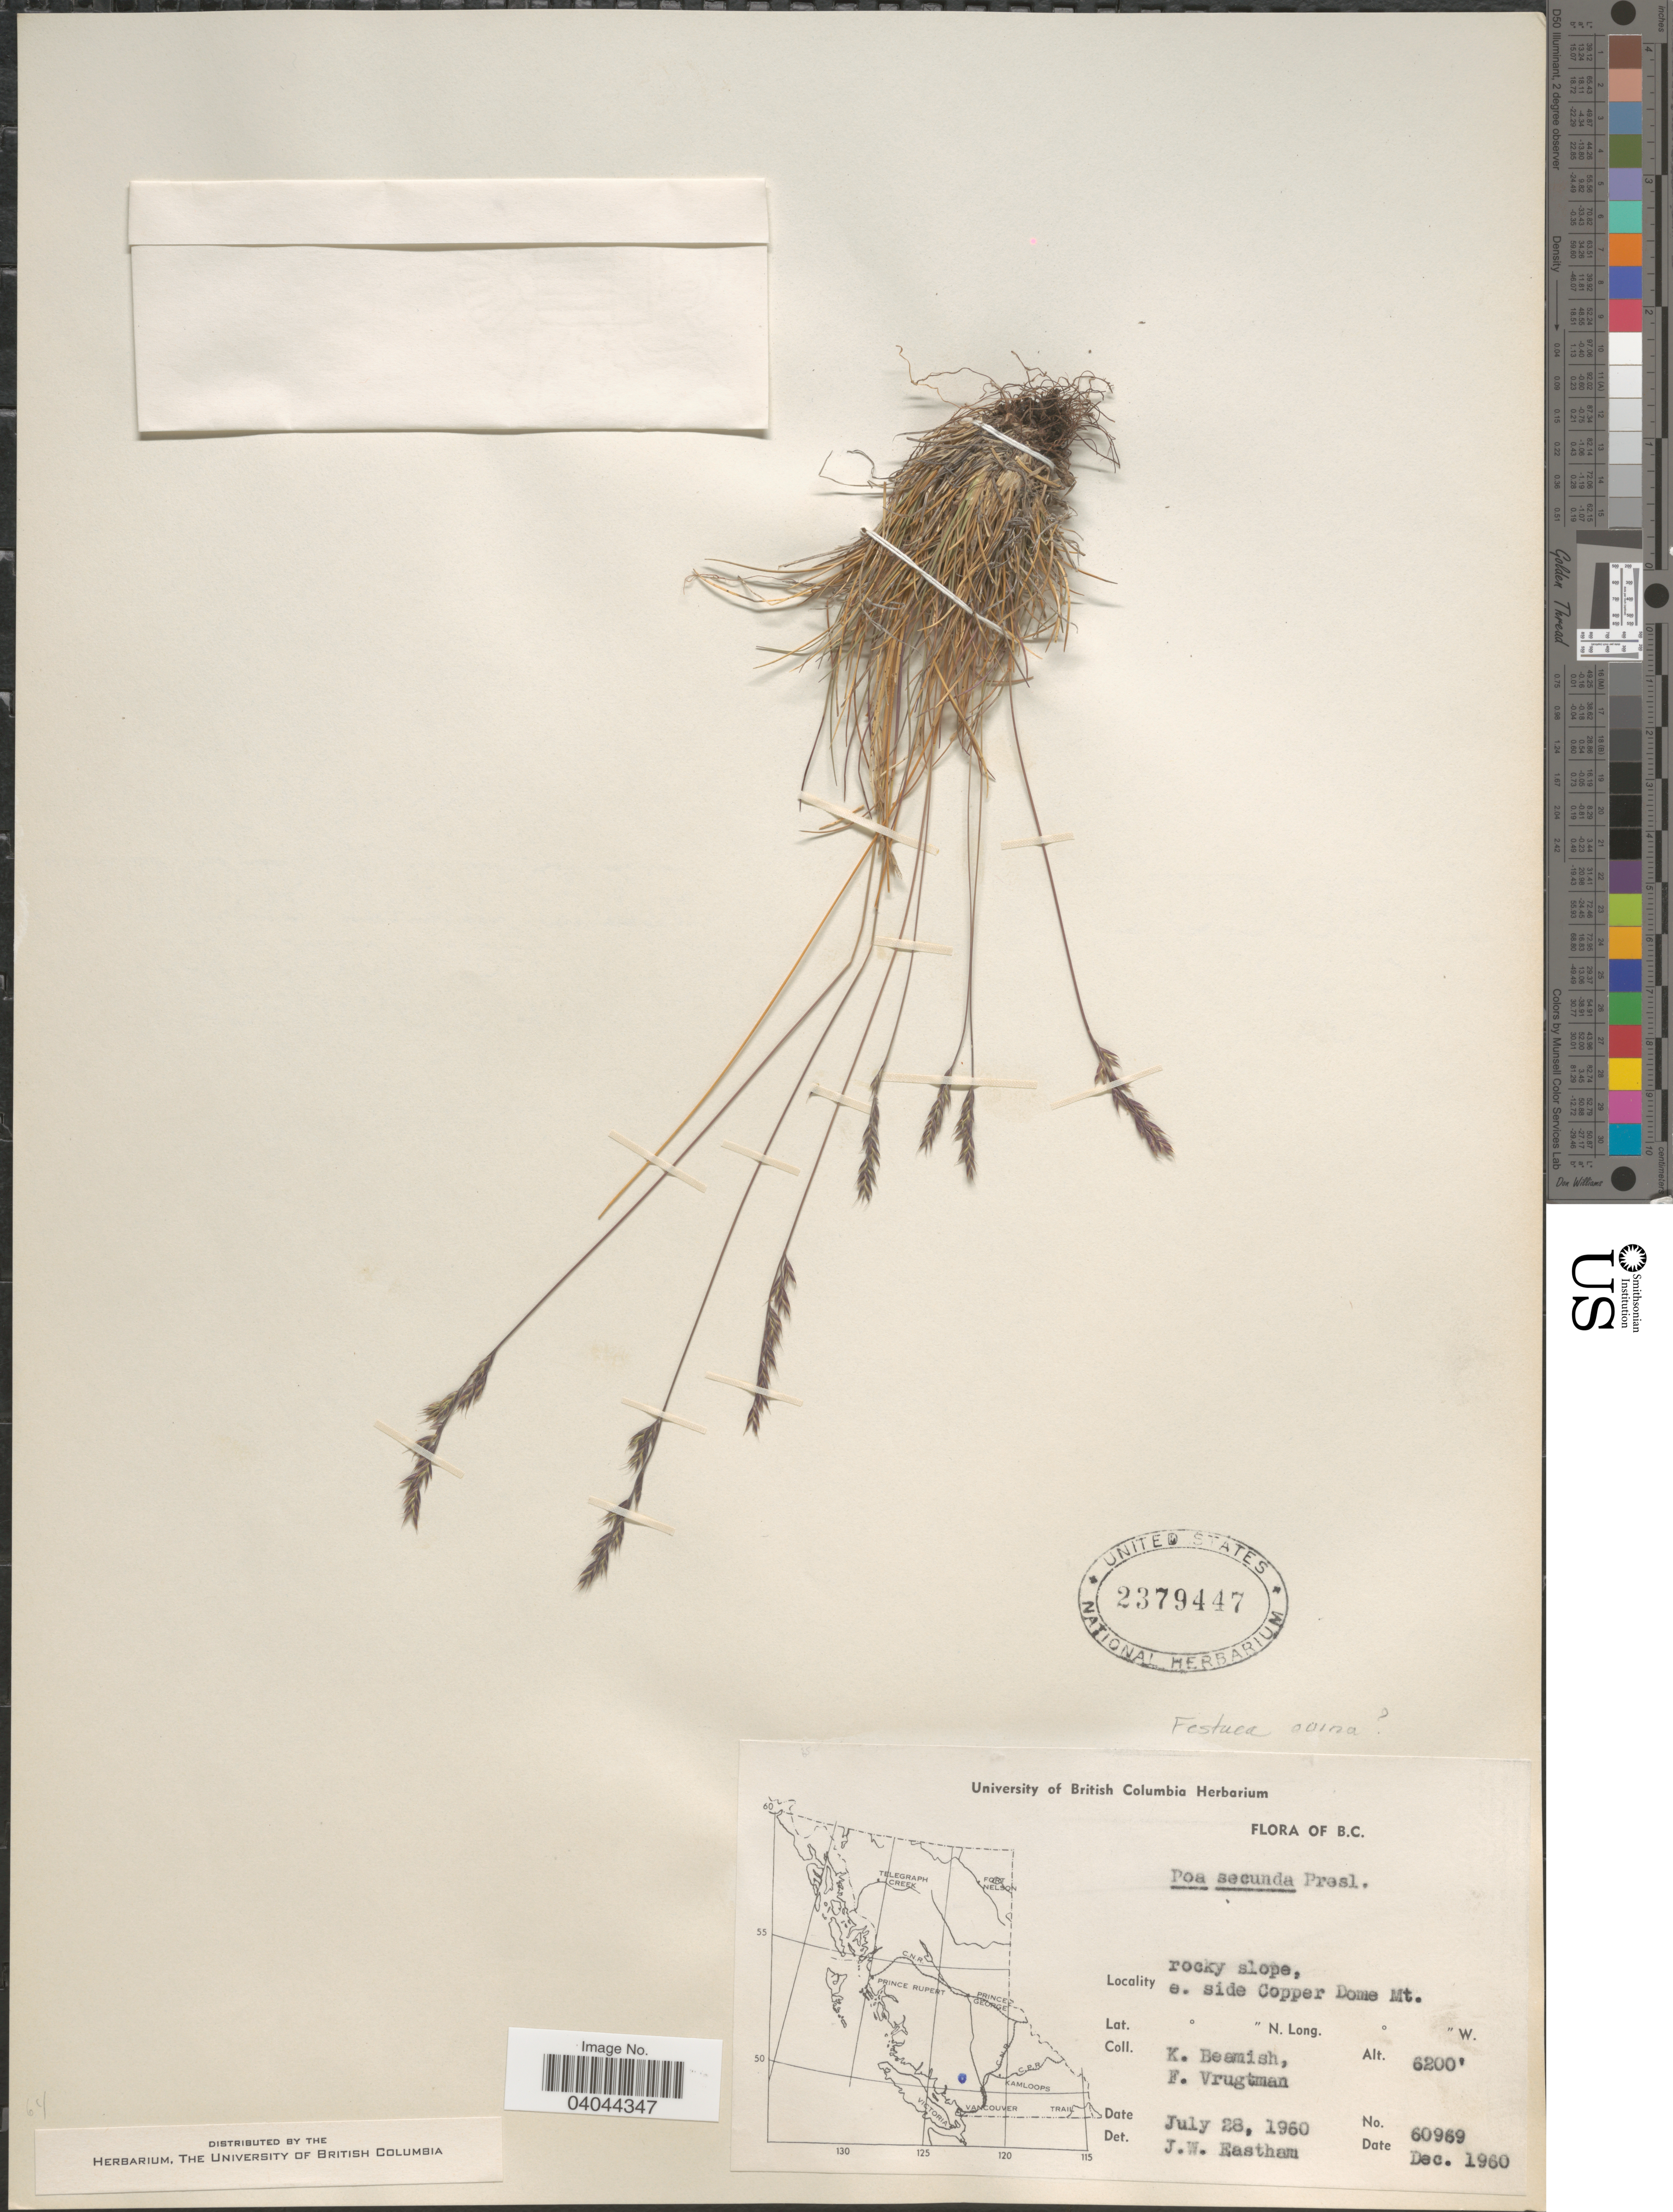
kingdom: Plantae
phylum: Tracheophyta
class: Liliopsida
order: Poales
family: Poaceae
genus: Festuca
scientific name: Festuca ovina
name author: L.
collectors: K. Beamish & F. Vrugtman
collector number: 60969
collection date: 1960-07-28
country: Canada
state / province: British Columbia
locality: Rocky slope, e. side Copper Dome Mt.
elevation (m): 1890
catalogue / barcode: US 2379447